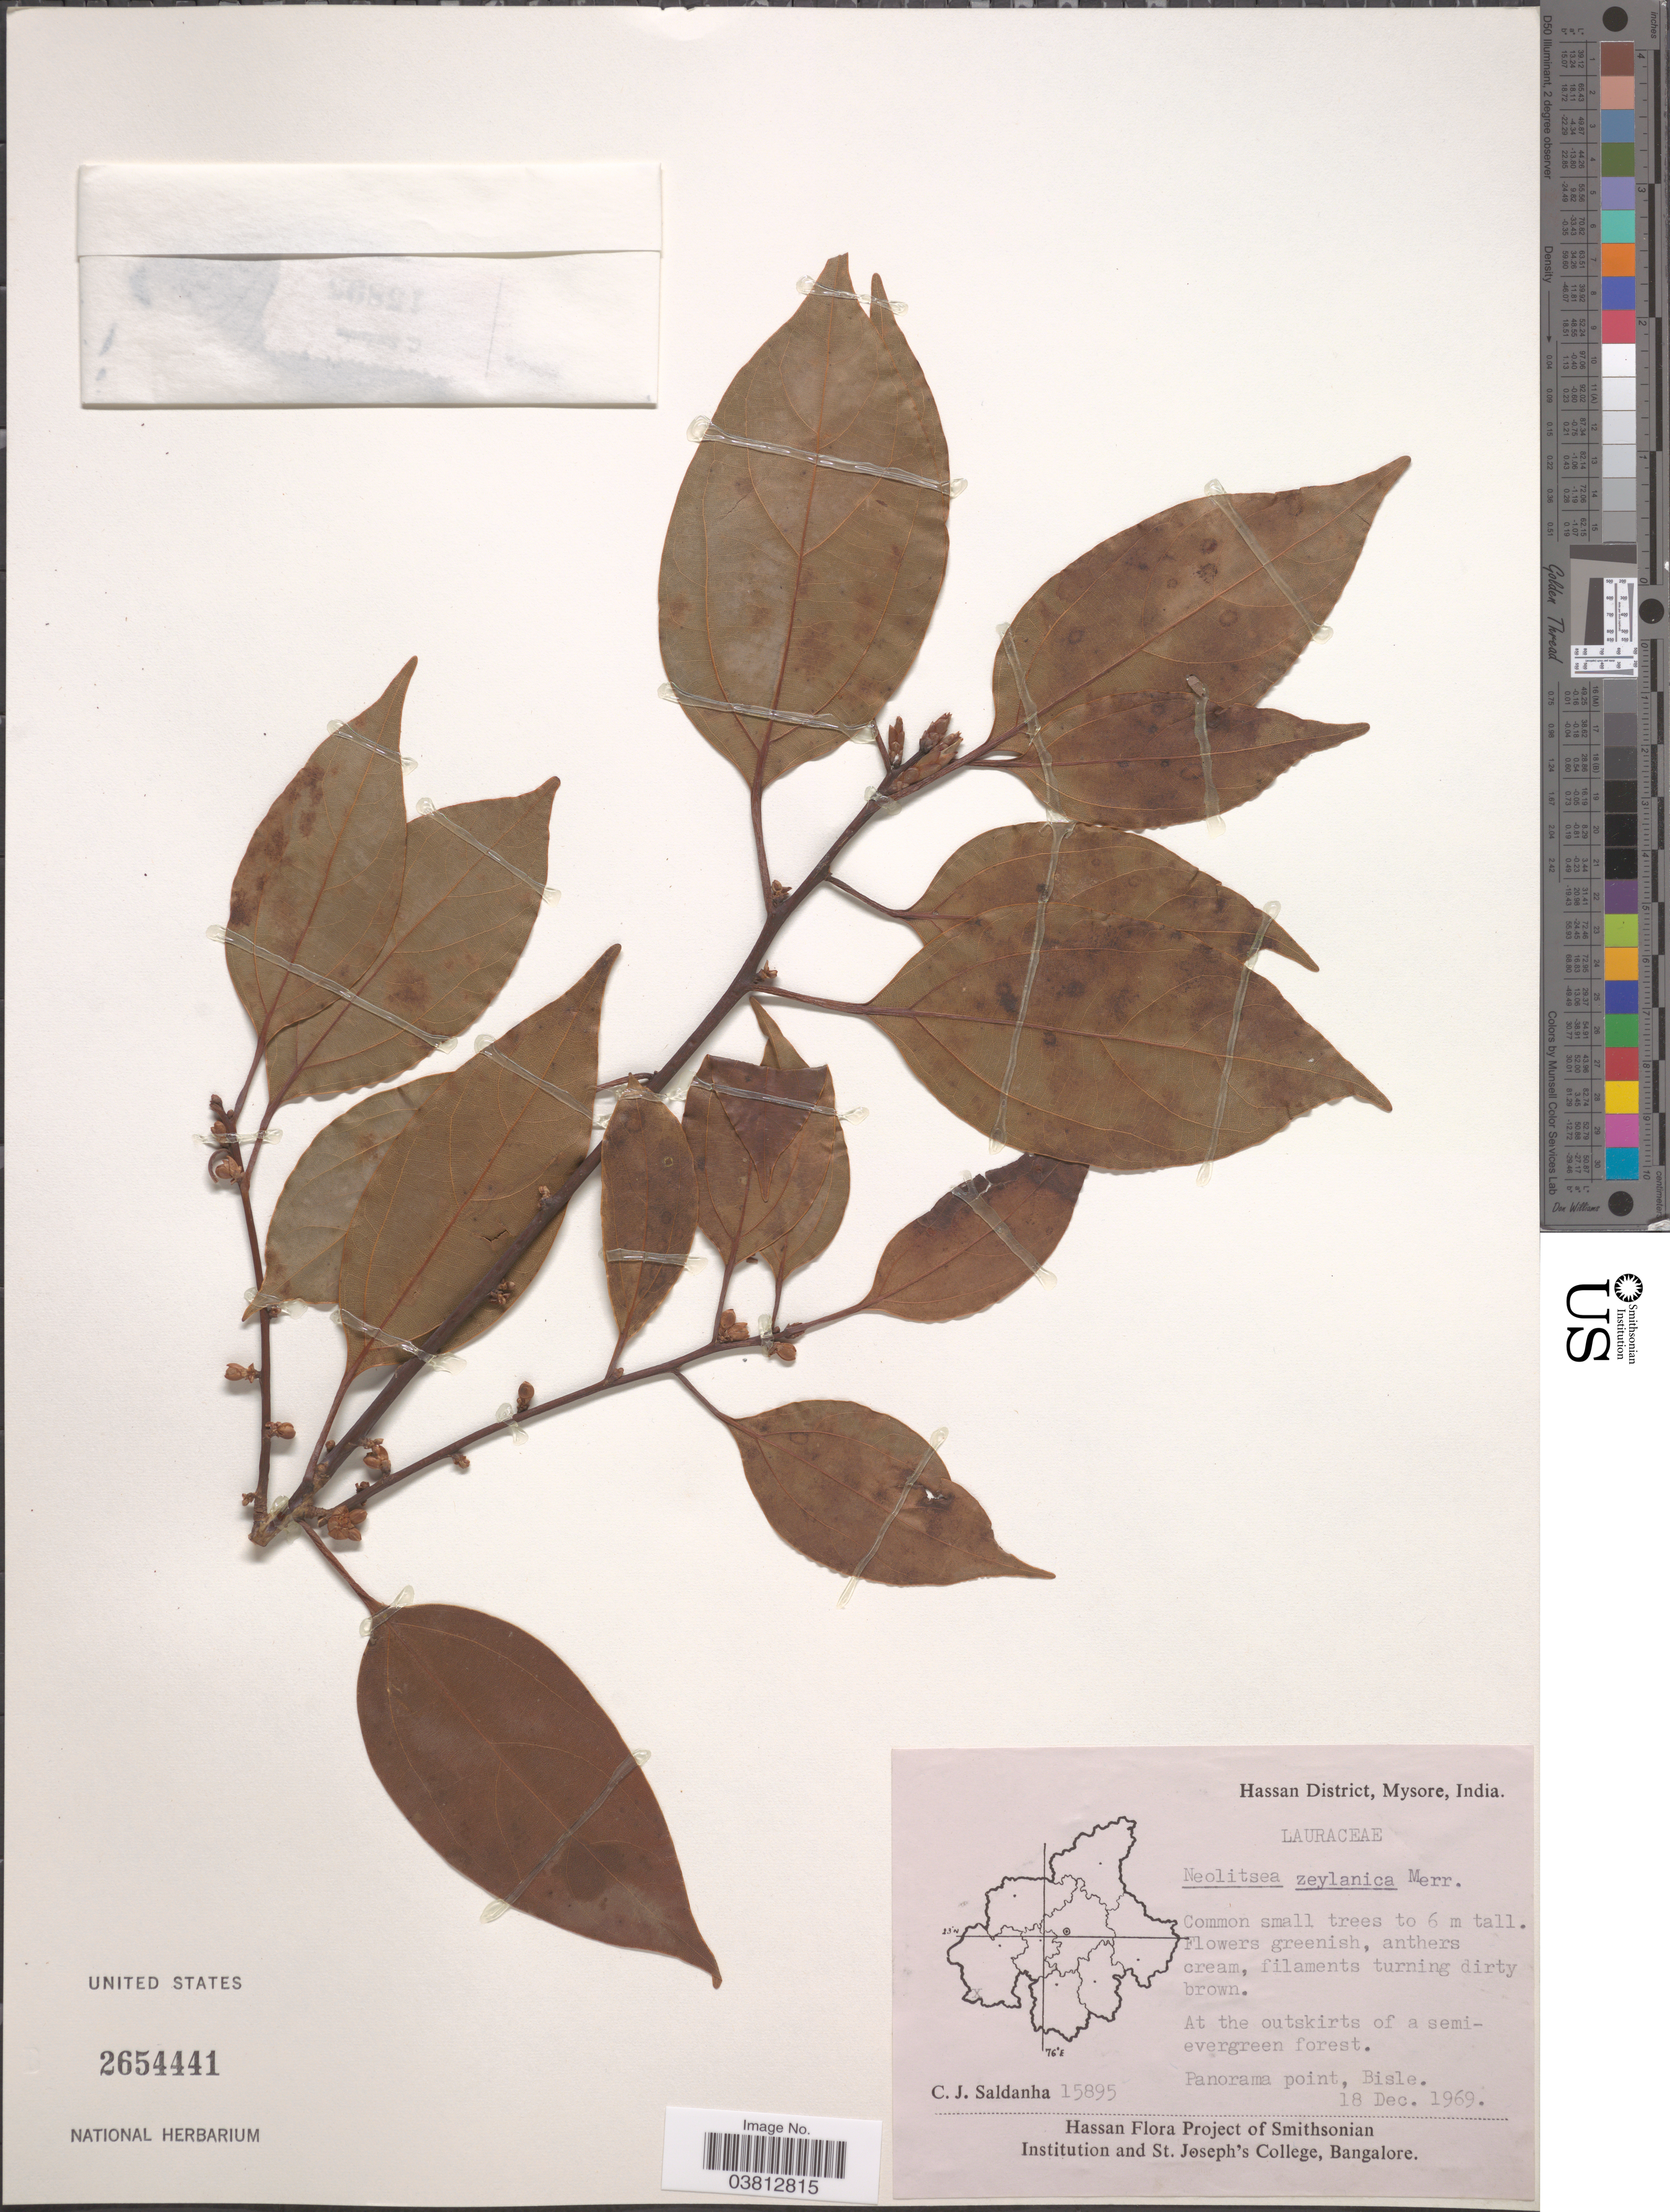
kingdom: Plantae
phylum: Tracheophyta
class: Magnoliopsida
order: Laurales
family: Lauraceae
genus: Neolitsea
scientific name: Neolitsea zeylanica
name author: (Nees & T. Nees) Merr.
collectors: C. J. Saldanha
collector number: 15895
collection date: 1969-12-18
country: India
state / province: Karnataka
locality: Hassan District, Mysore. Panorama point, Bisle.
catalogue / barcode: US 2654441